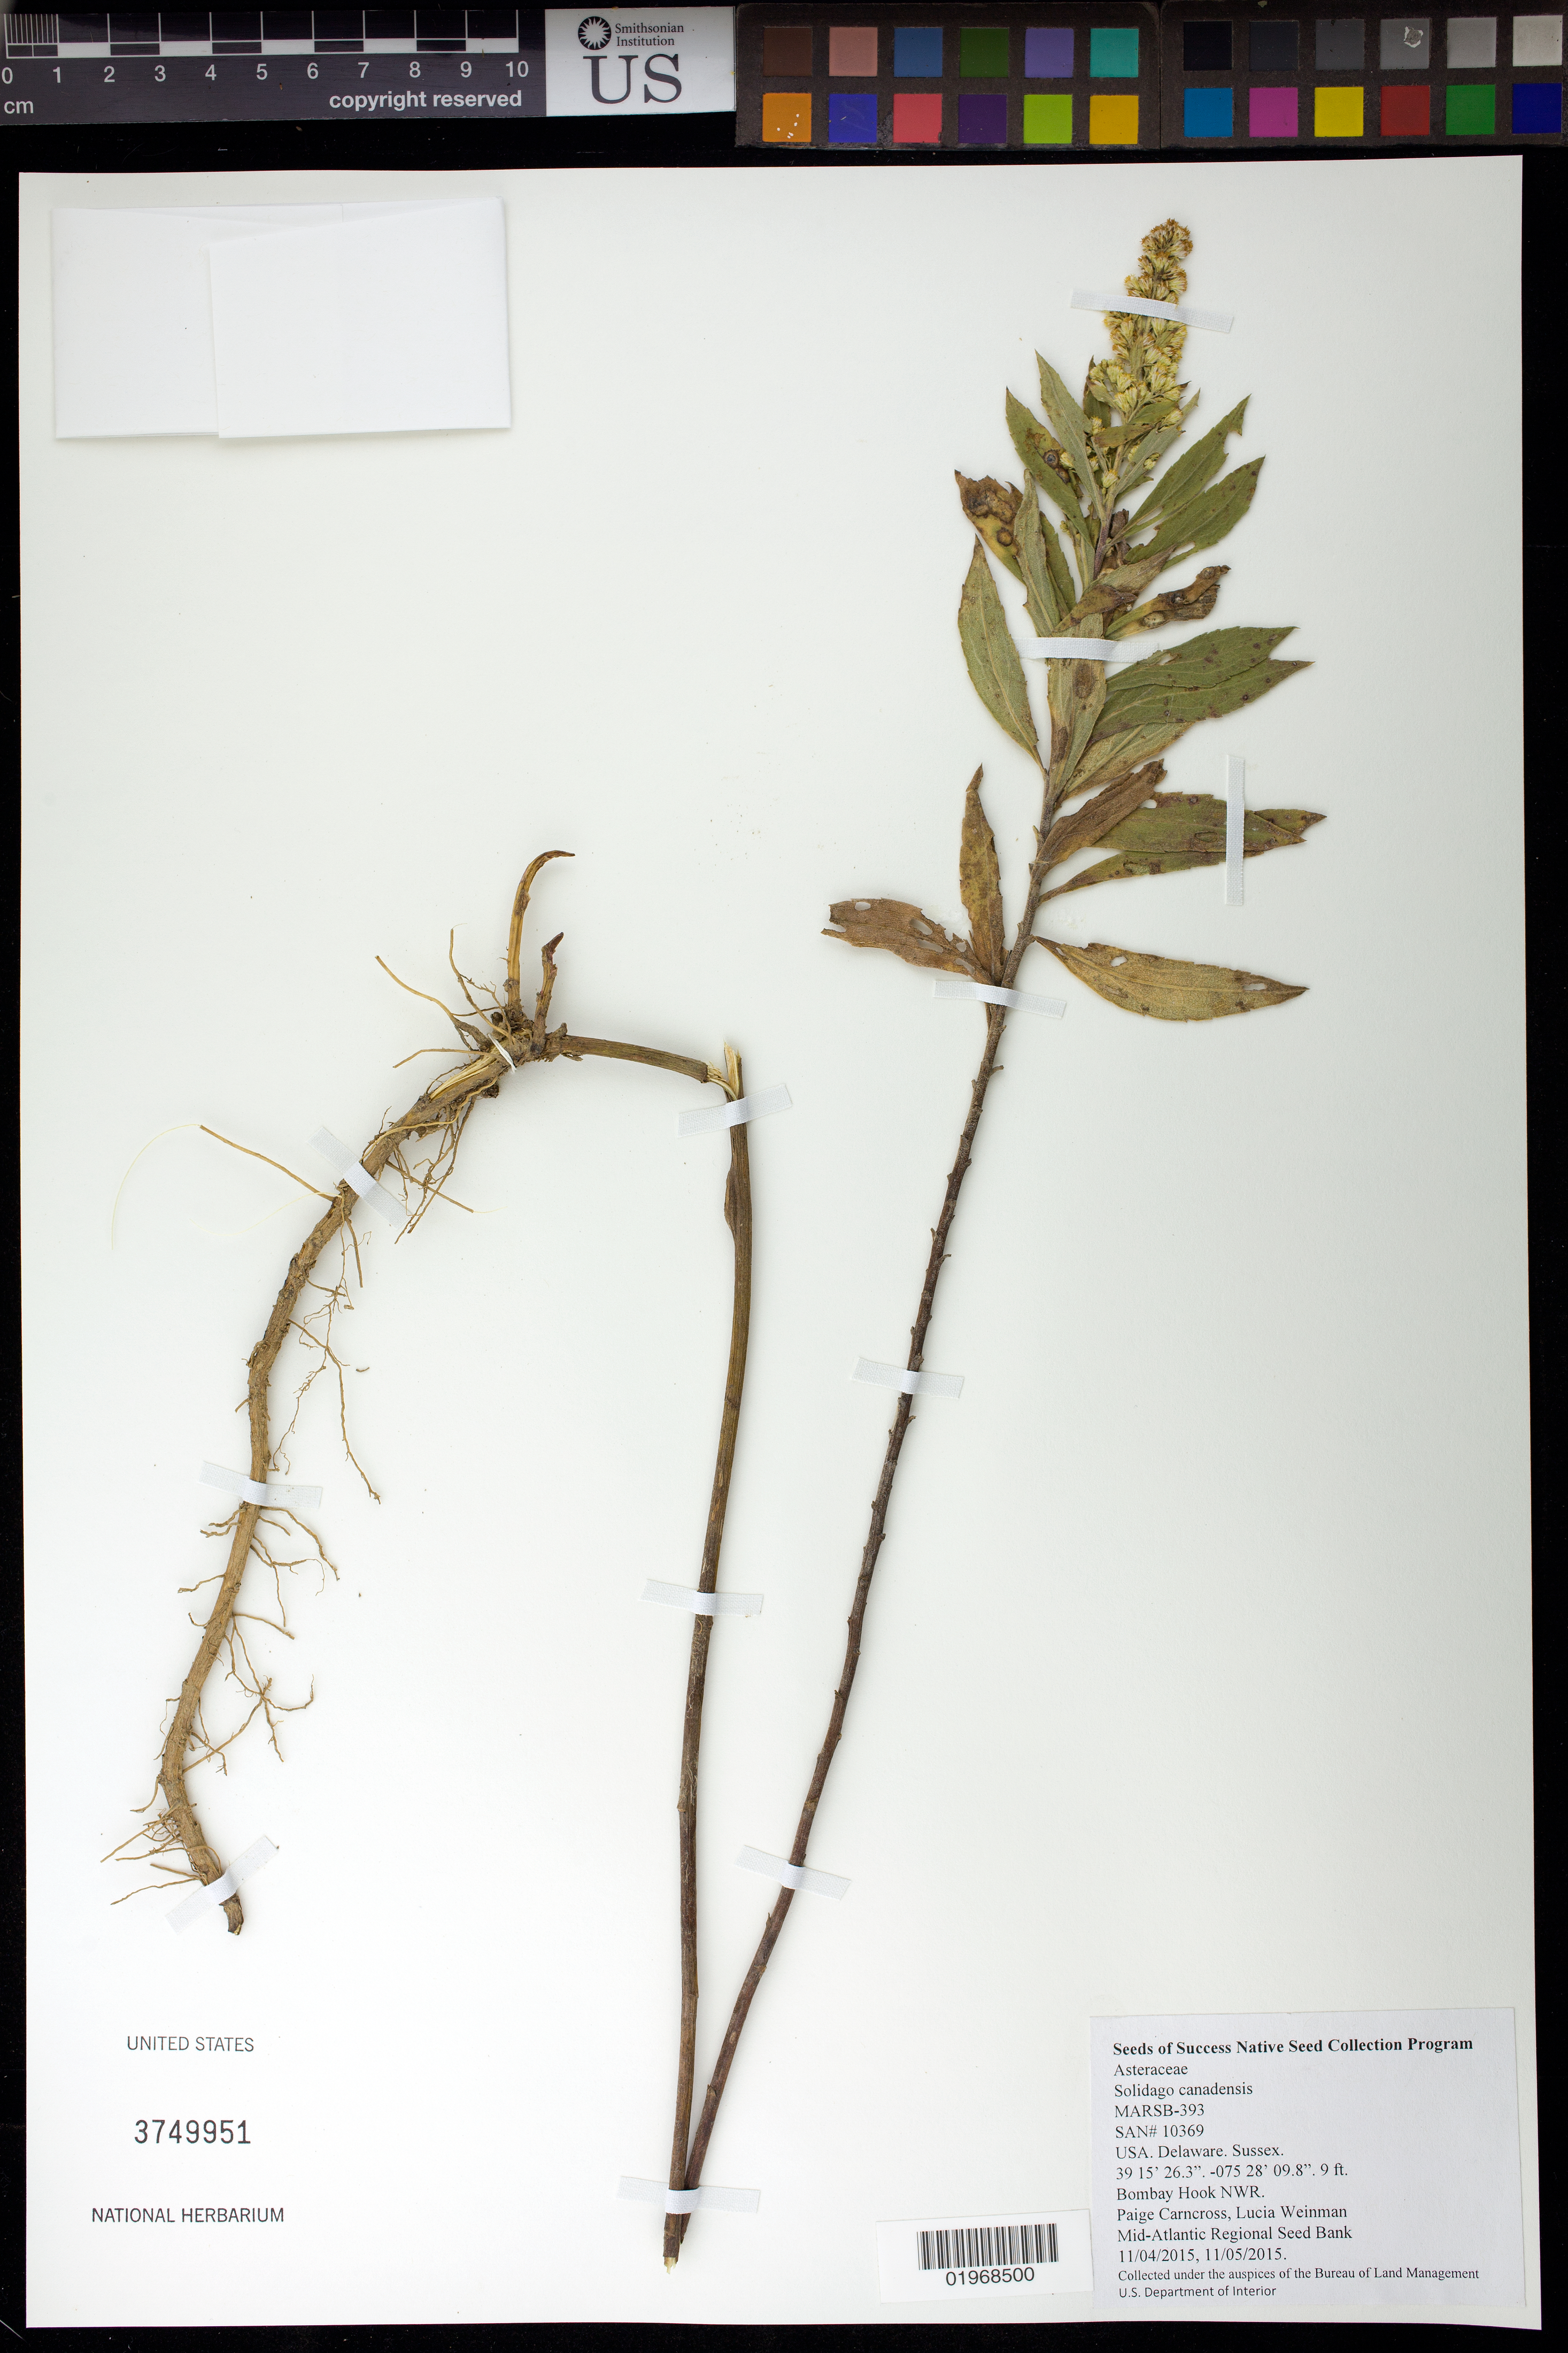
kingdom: Plantae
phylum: Tracheophyta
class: Magnoliopsida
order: Asterales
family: Asteraceae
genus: Solidago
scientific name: Solidago canadensis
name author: L.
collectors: P. Carncross & L. Weinmann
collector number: MARSB-393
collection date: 2015-11-04,2015-11-05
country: United States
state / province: Delaware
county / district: Kent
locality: Bombay Hook National Wildlife Refuge, Wildlife Drive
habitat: Northern & Central Ruderal Meadow & Shrubland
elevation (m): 3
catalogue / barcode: US 3749951